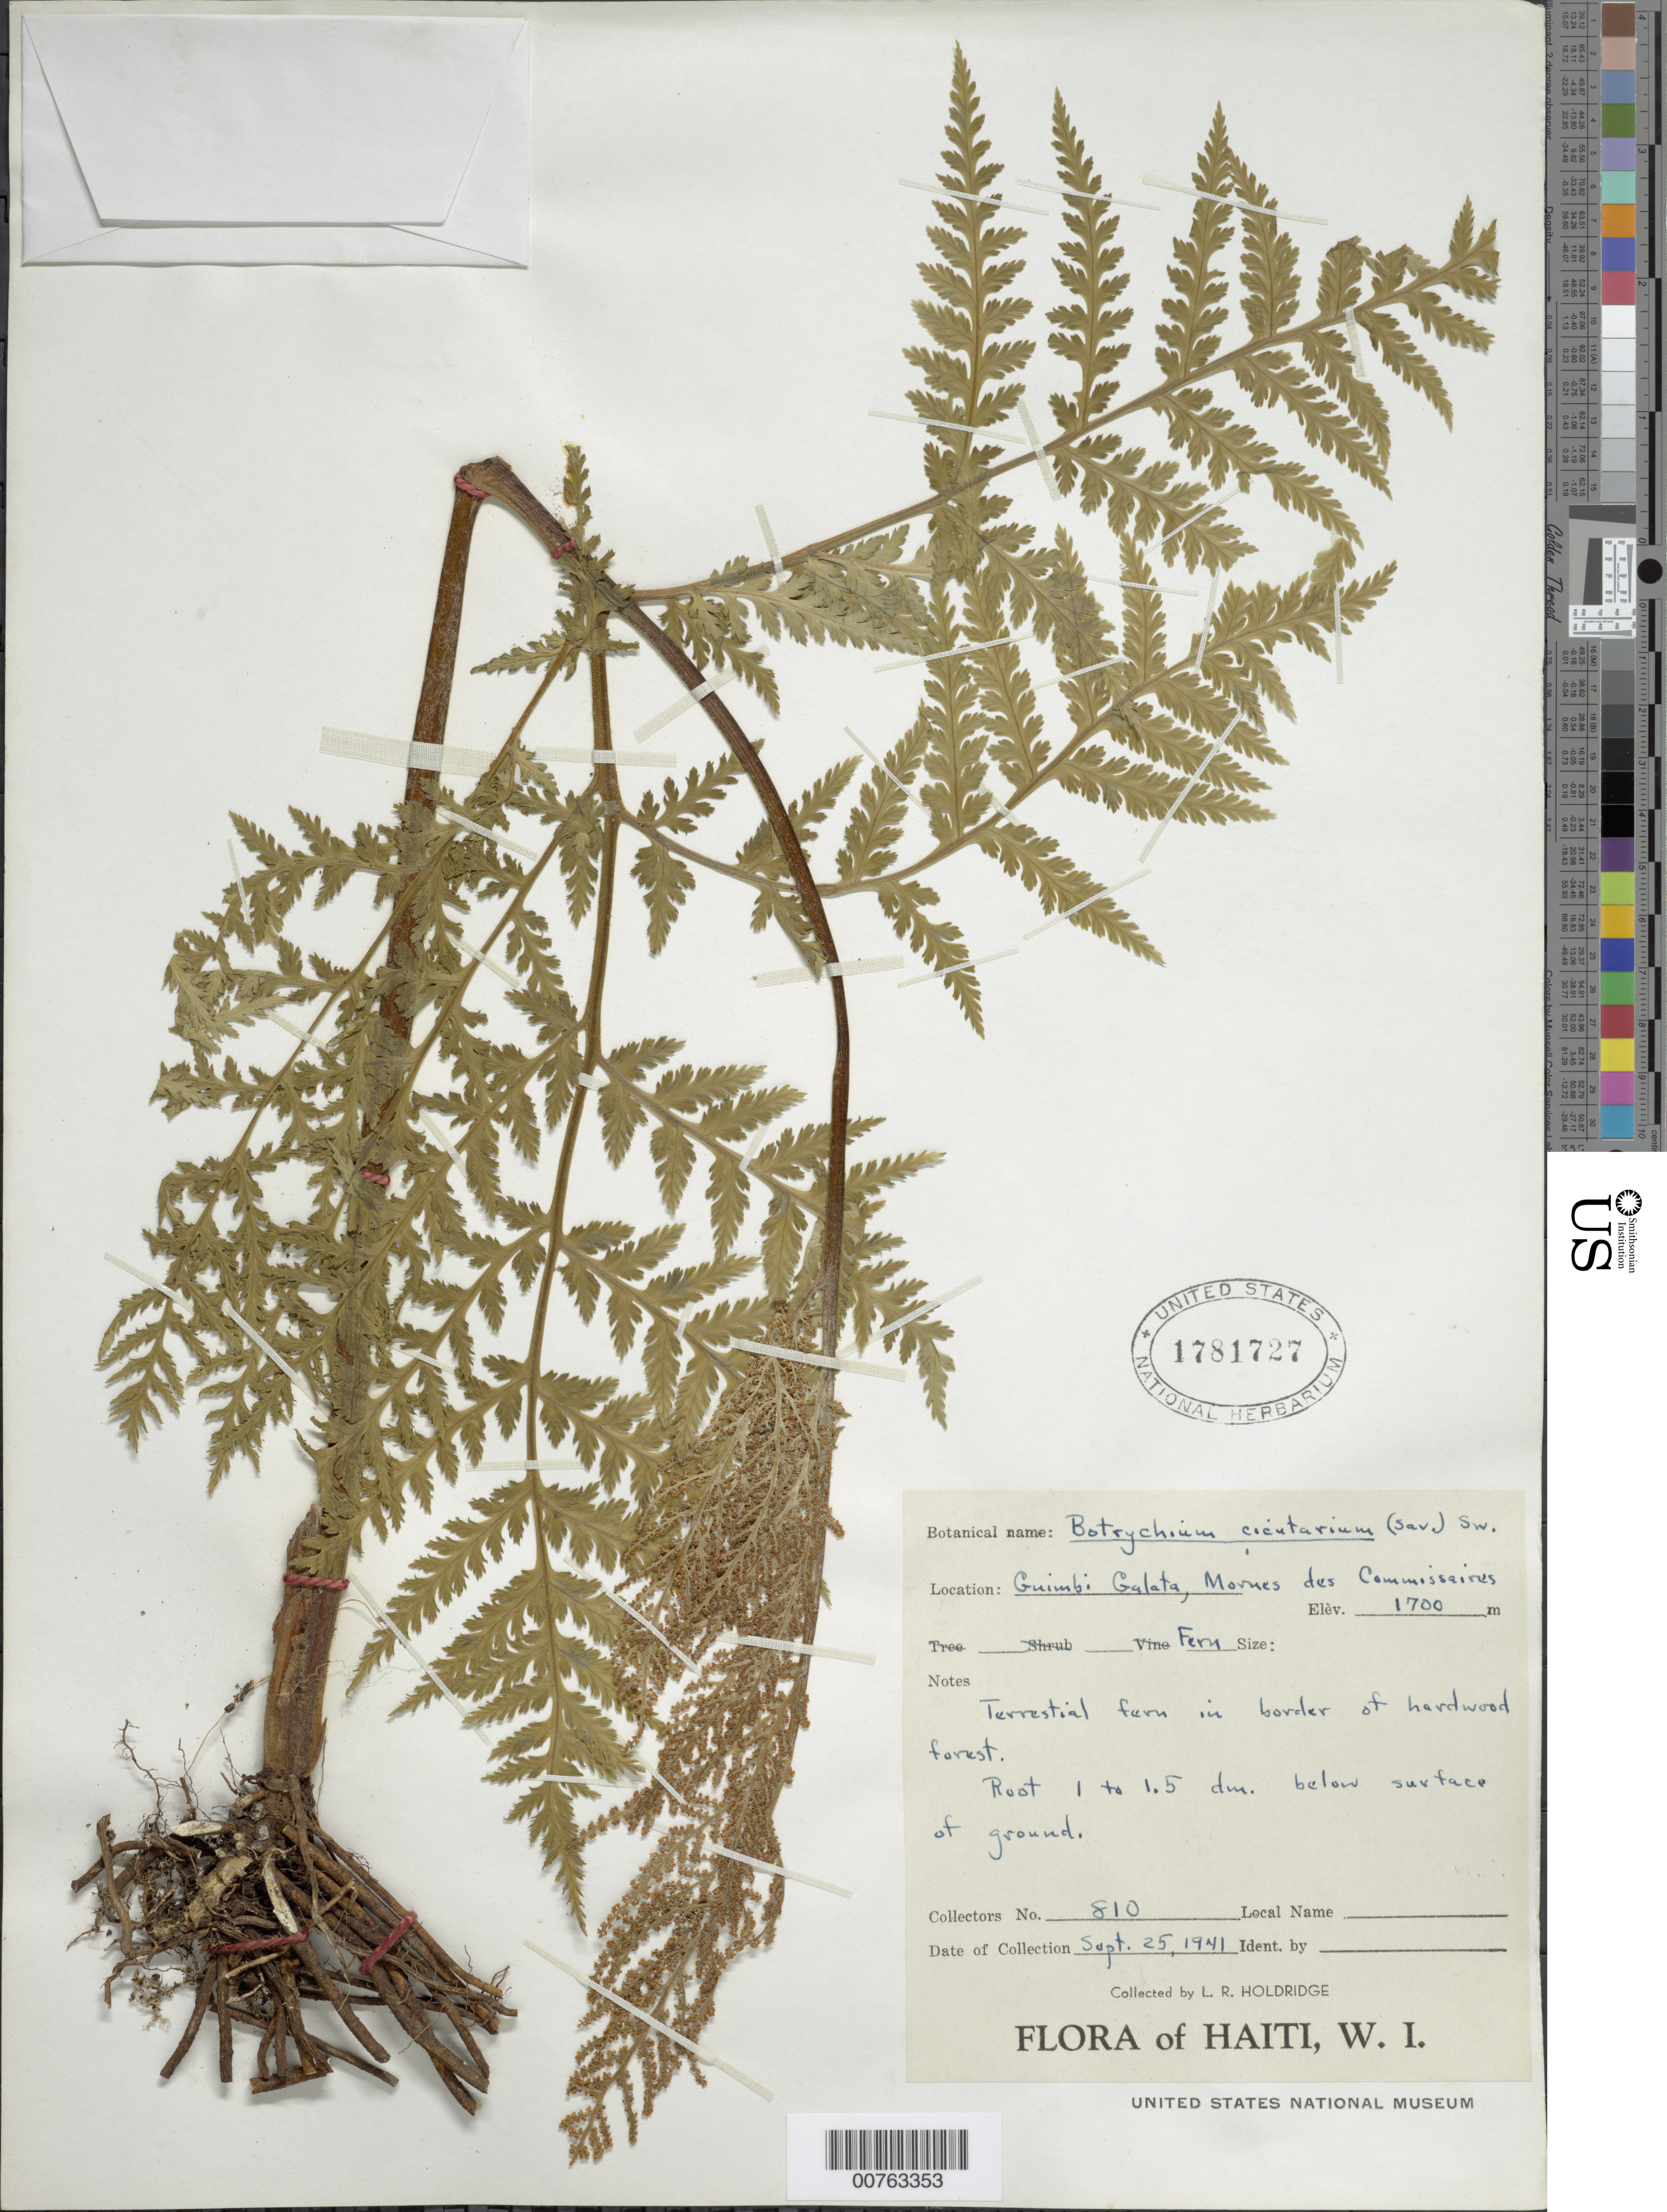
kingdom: Plantae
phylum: Tracheophyta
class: Polypodiopsida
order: Ophioglossales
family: Ophioglossaceae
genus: Botrychium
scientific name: Botrychium virginianum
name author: (L.) Sw.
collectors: L. Holdridge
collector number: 810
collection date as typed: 25 Sep 1941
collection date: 1941-09-25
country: Haiti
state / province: Ouest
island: Hispaniola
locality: Guimbi Galata, Morne des Commissaires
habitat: Border of hardwood forest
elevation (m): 1700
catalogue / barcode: US 1781727